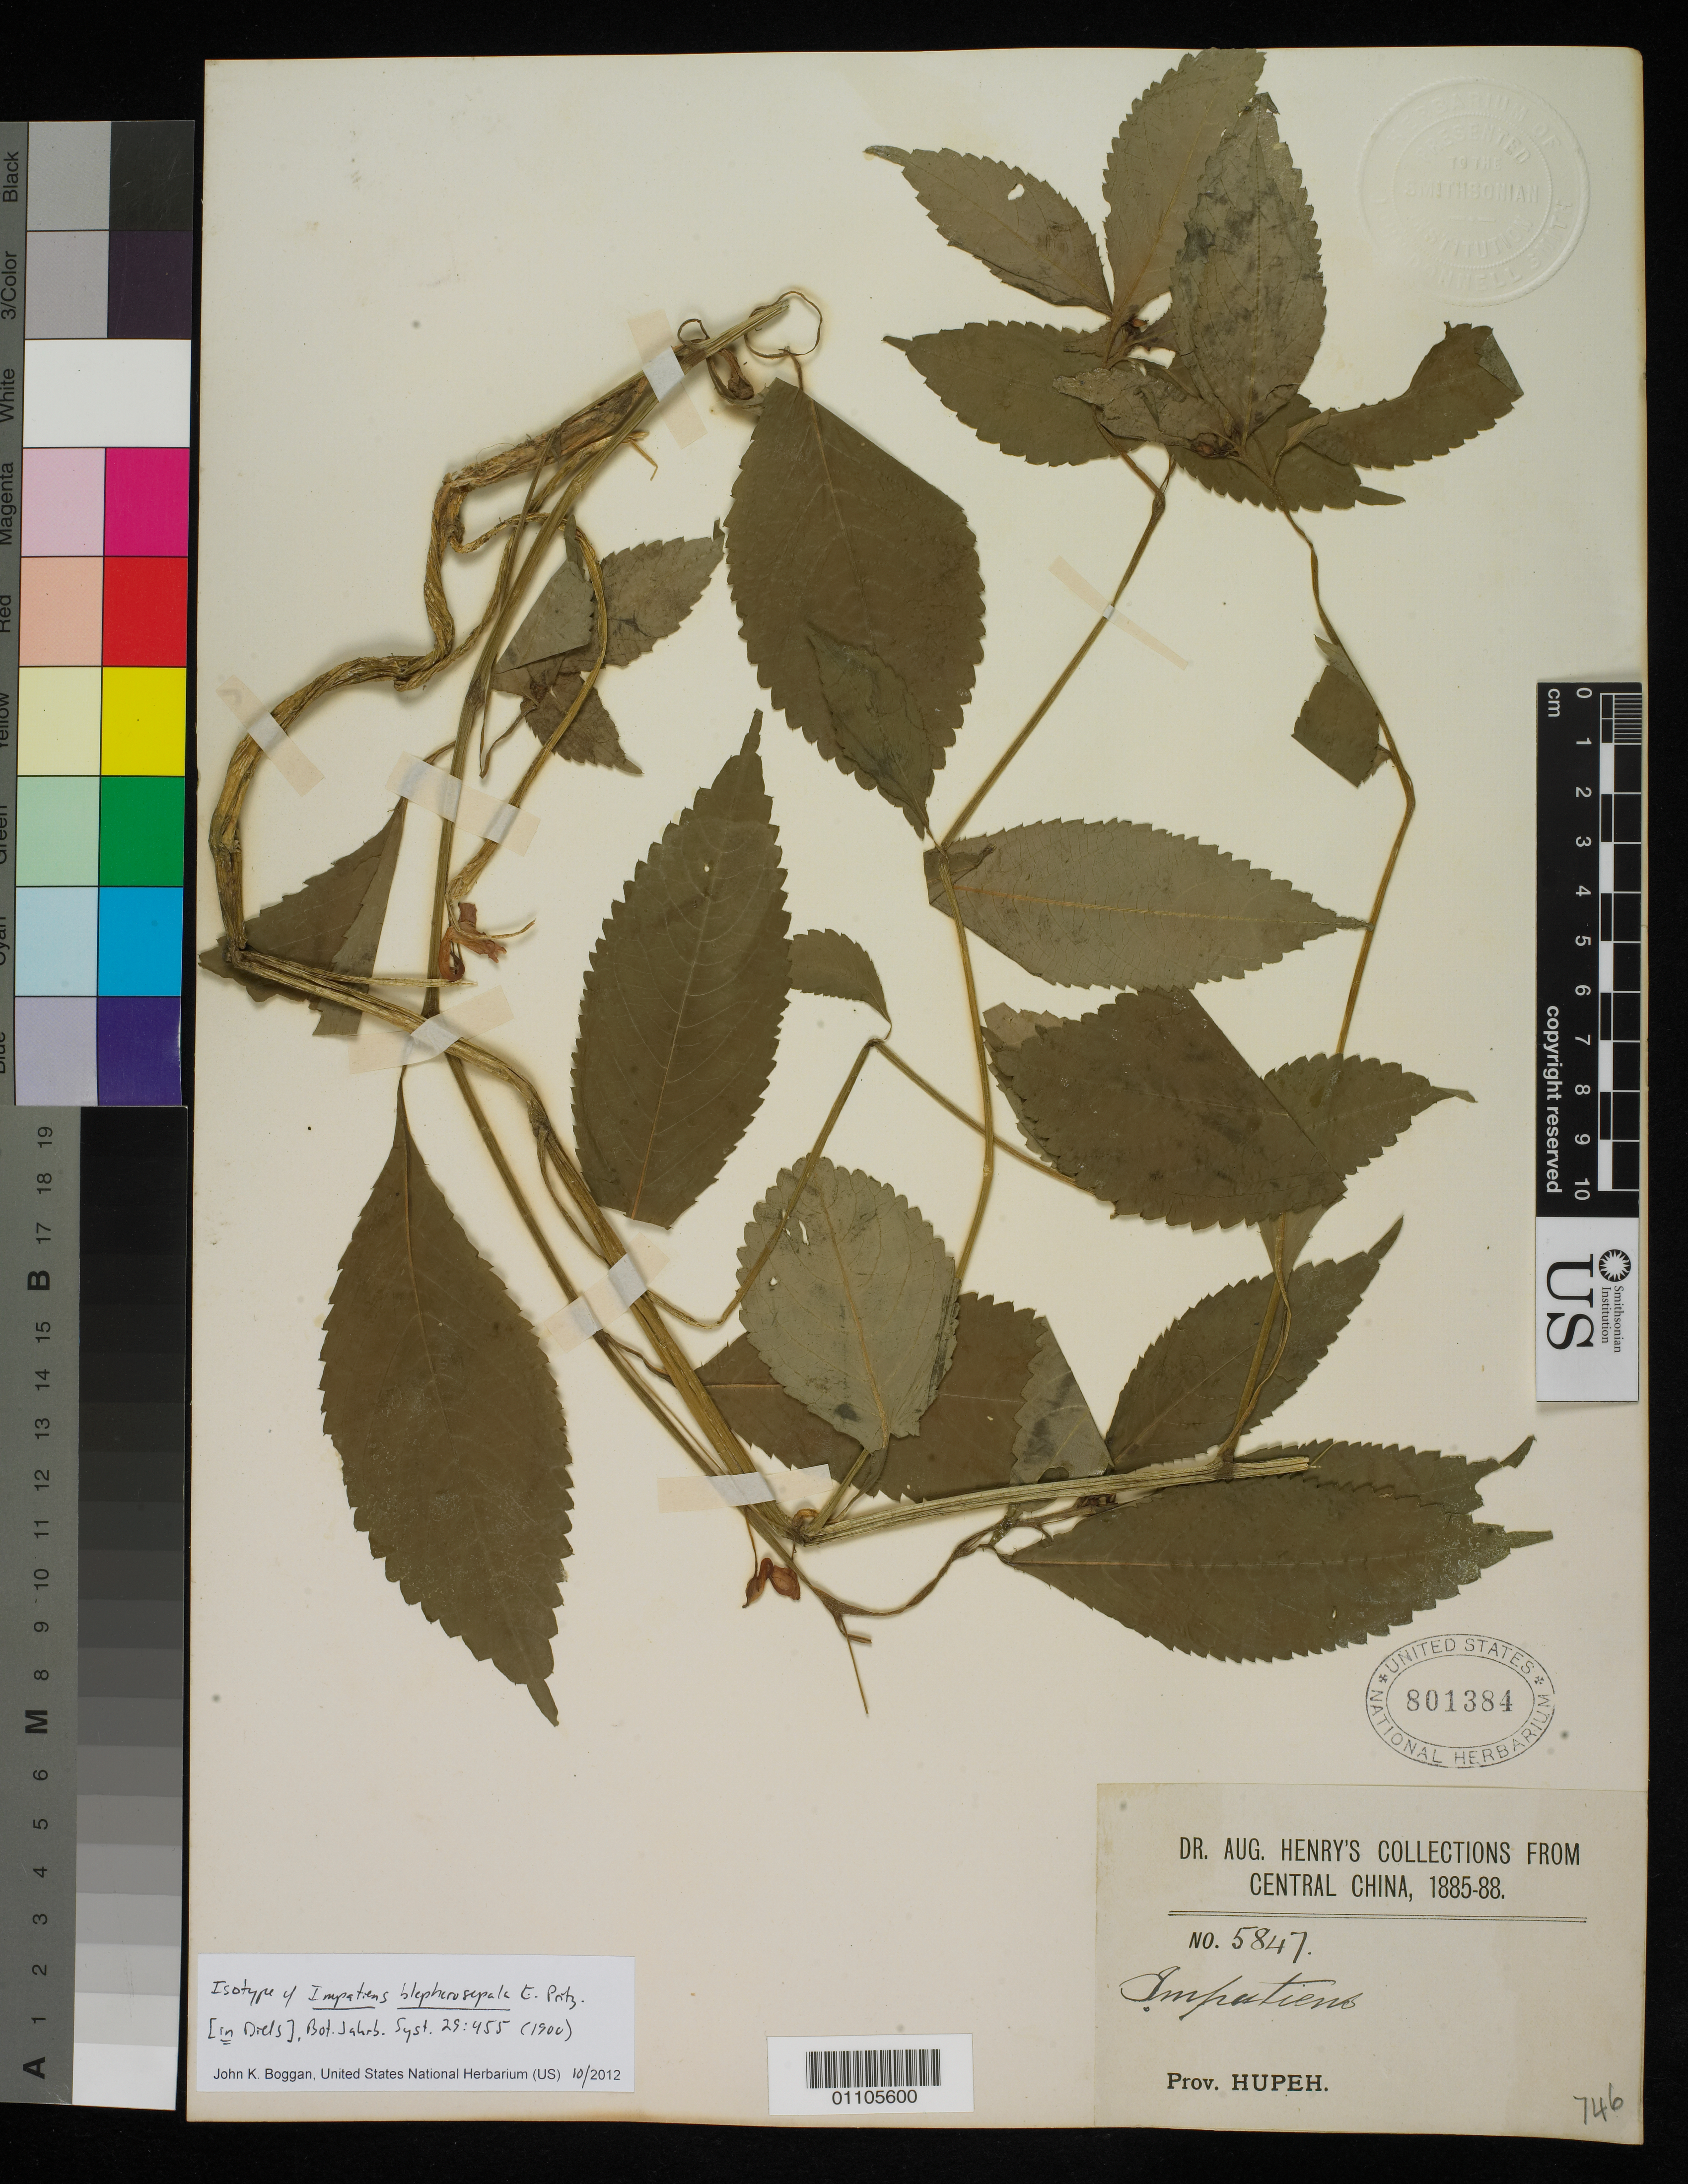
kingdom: Plantae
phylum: Tracheophyta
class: Magnoliopsida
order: Ericales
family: Balsaminaceae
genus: Impatiens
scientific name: Impatiens blepharosepala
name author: E. Pritz. in Diels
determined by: Boggan, J. K., (US), NMNH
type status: Isotype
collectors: A. Henry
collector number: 5847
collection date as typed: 1885 to -- --- 1888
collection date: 1885/1888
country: China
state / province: Hubei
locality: Central China, Prov. Hupeh.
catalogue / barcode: US 801384